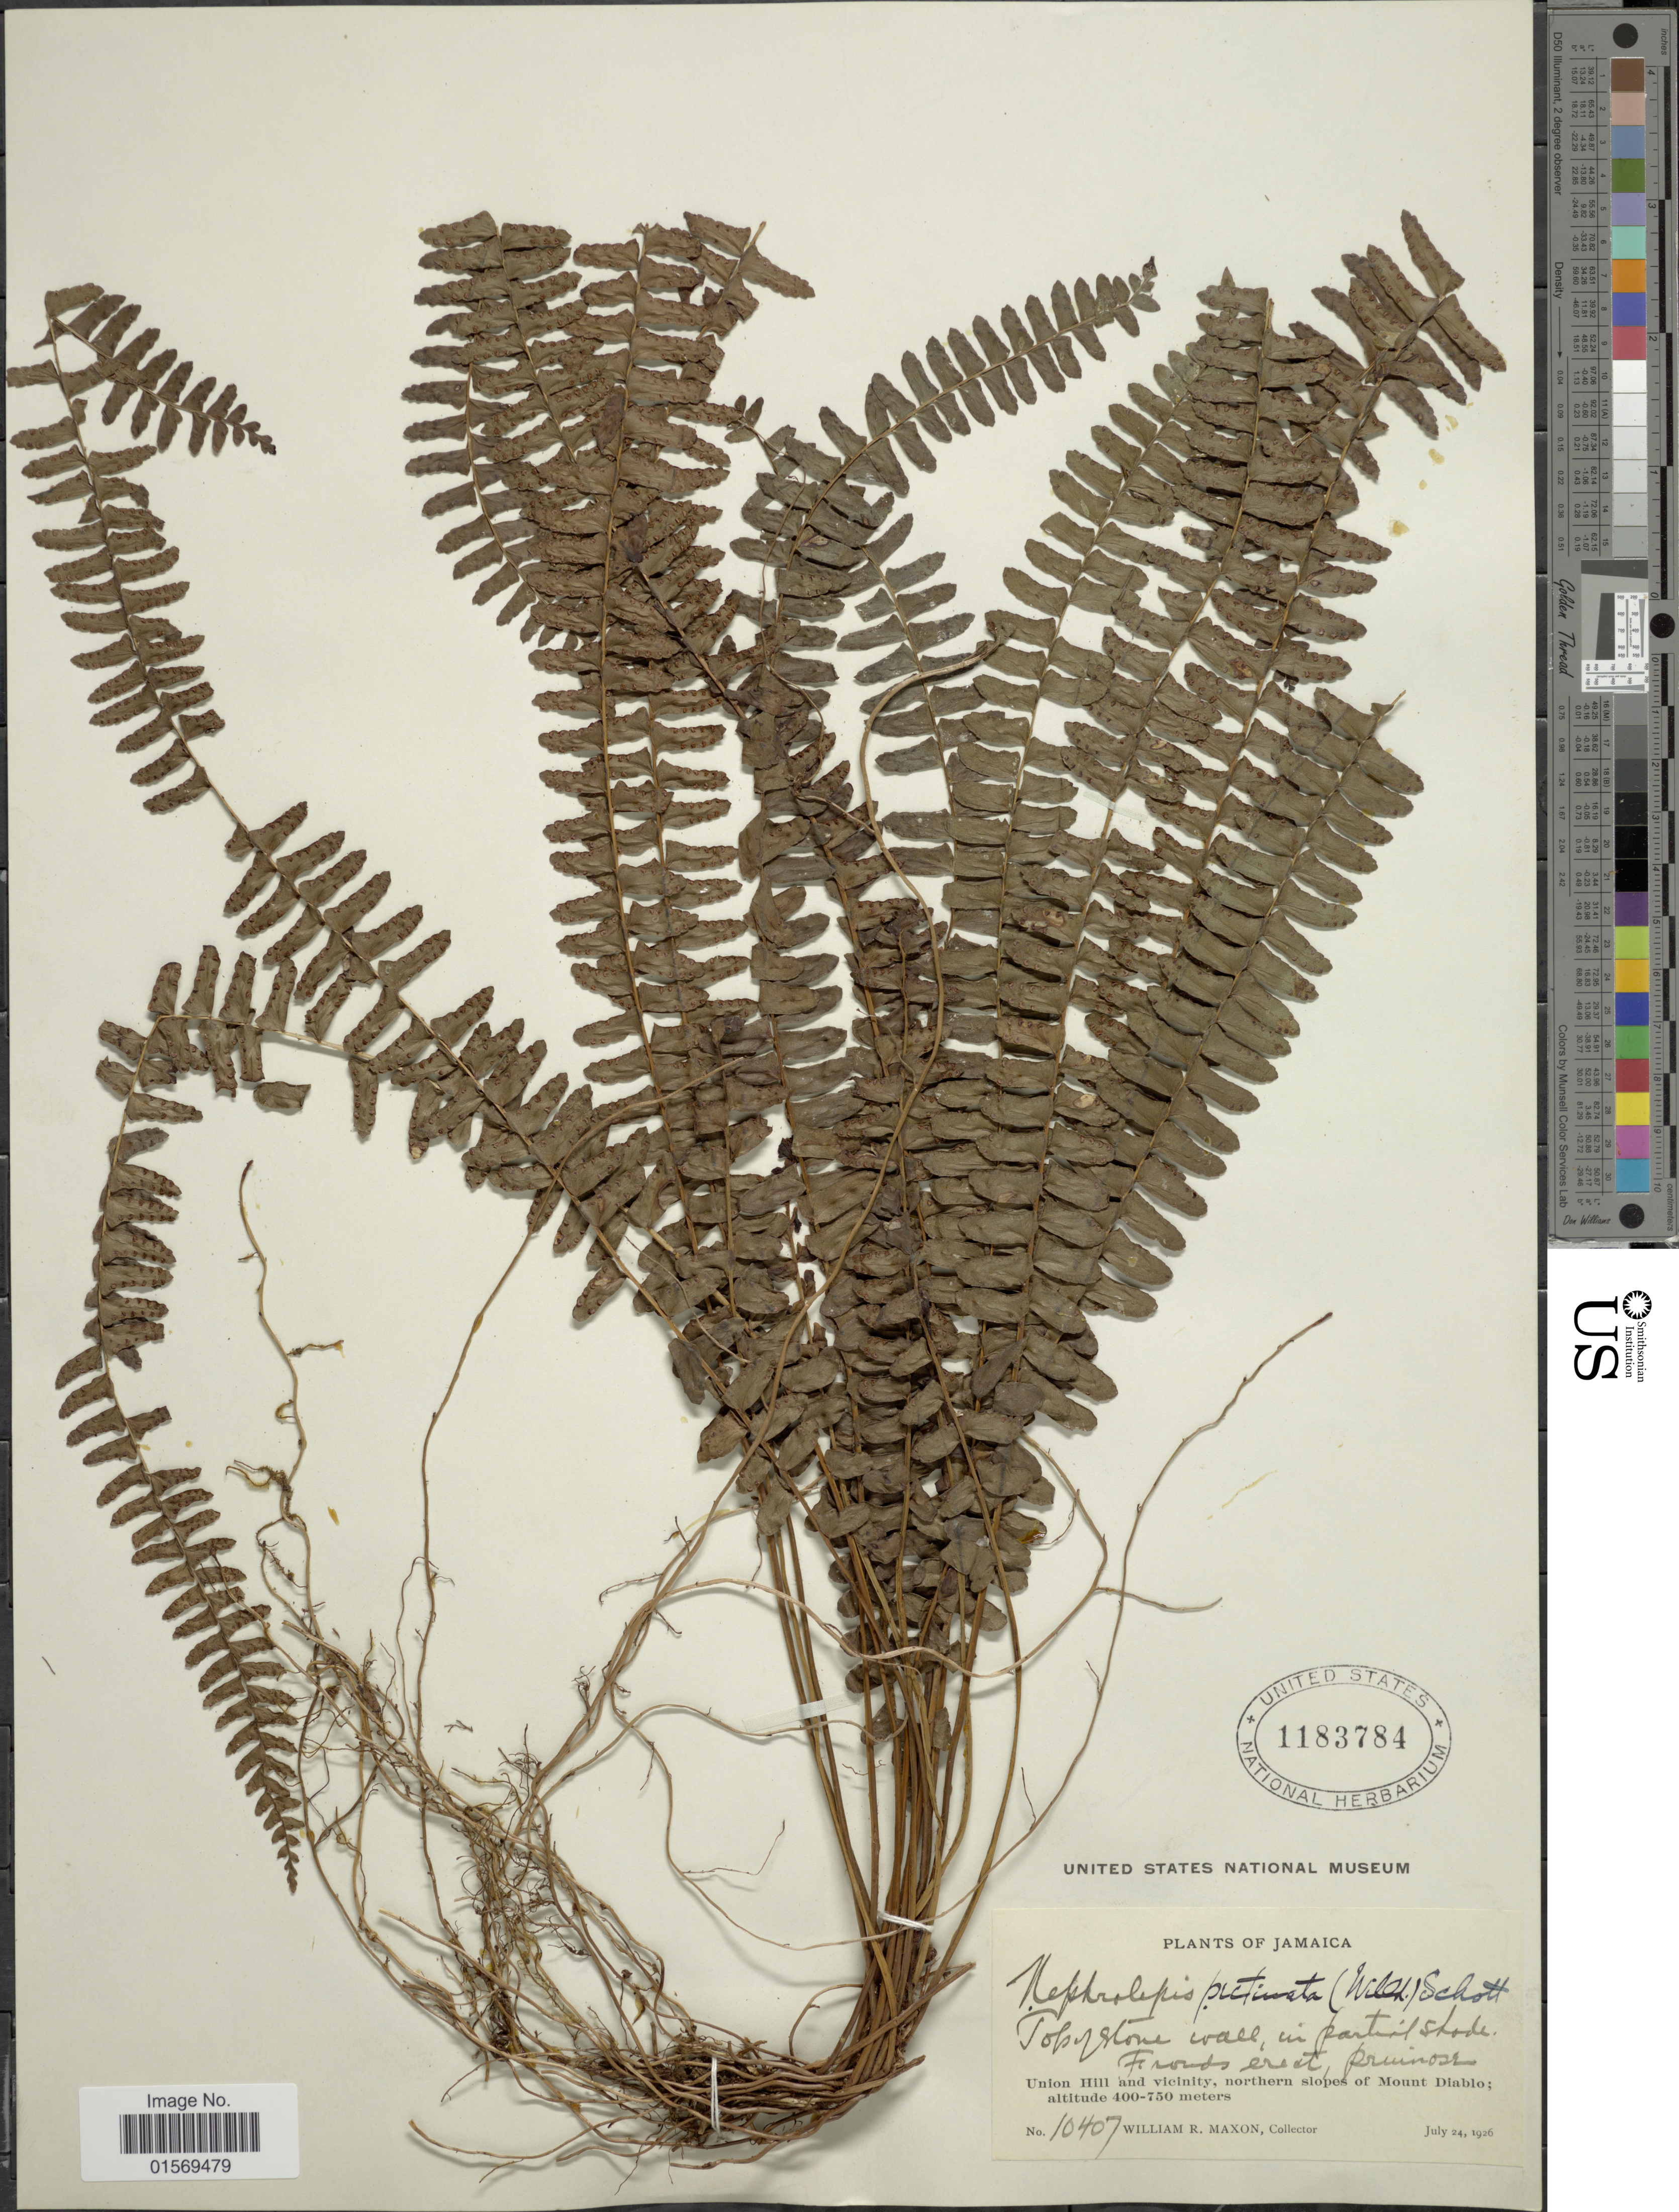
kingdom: Plantae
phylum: Tracheophyta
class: Polypodiopsida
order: Polypodiales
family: Nephrolepidaceae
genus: Nephrolepis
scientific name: Nephrolepis pectinata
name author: (Willd.) Schott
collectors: W. R. Maxon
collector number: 10407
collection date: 1926-07-24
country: Jamaica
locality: Jamaica, Union Hill and vicinity, northern slopes of Mount Diablo.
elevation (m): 400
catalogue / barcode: US 1183784